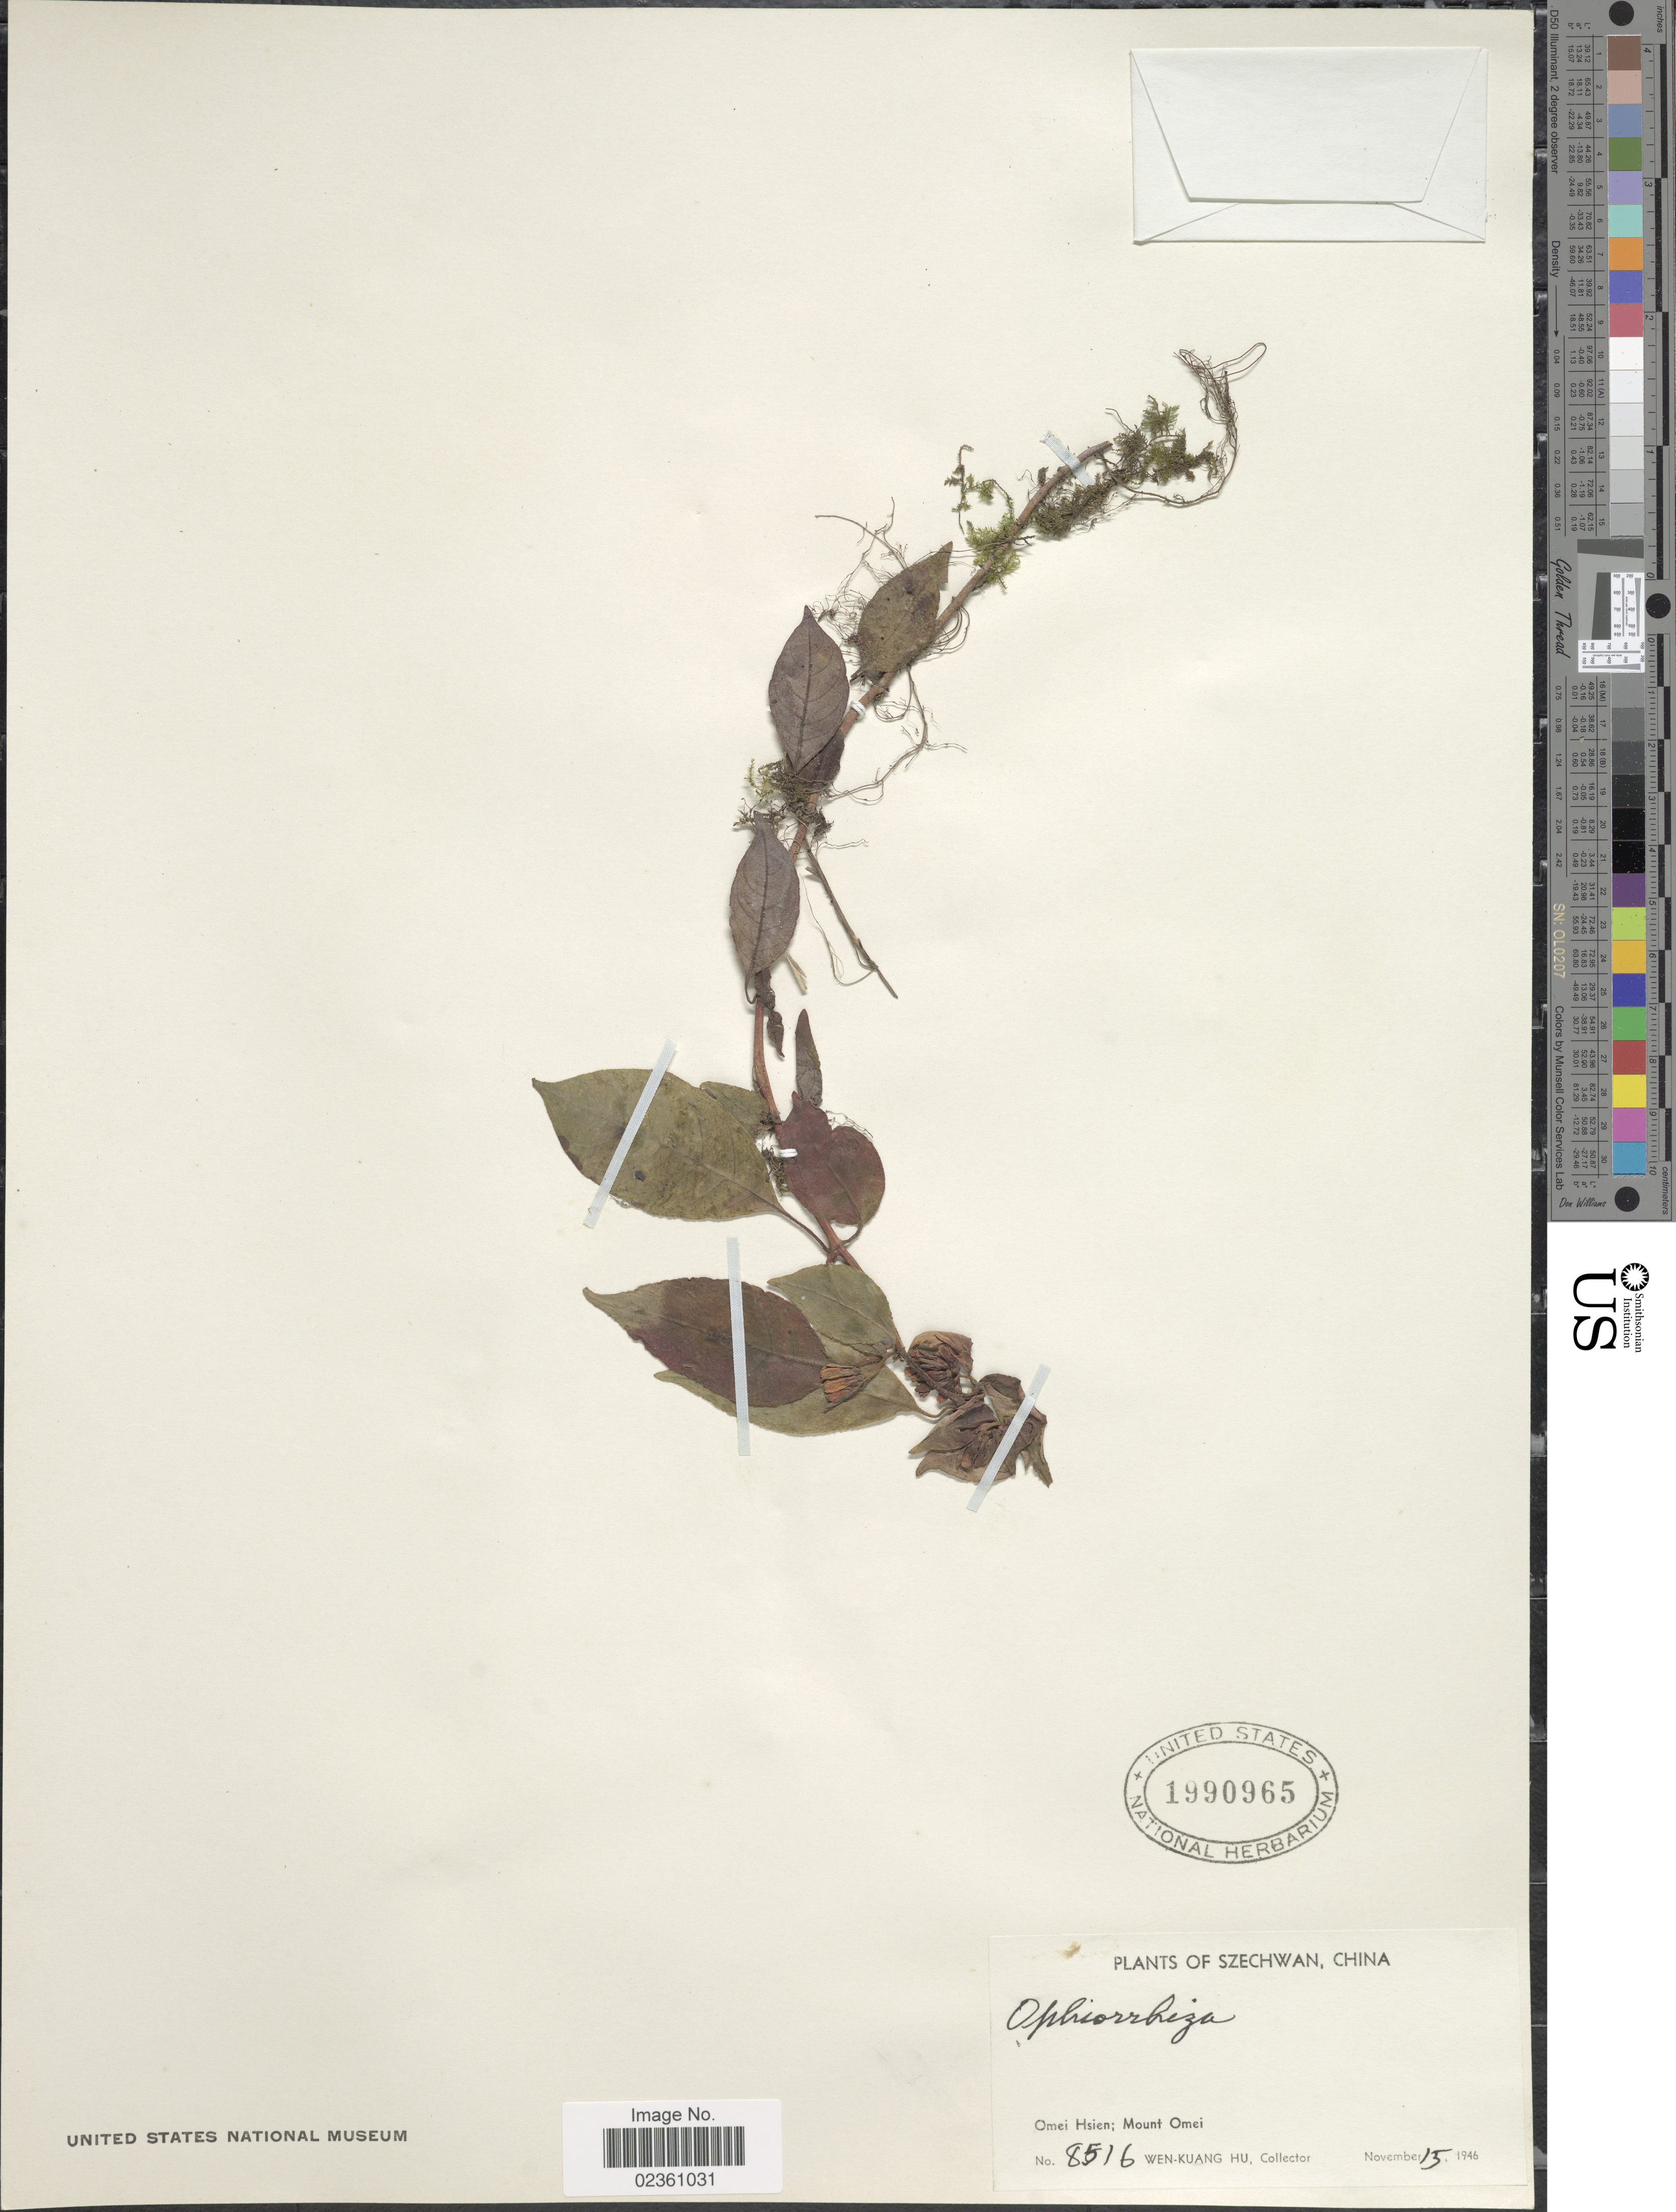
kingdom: Plantae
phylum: Tracheophyta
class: Magnoliopsida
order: Gentianales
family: Rubiaceae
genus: Ophiorrhiza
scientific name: Ophiorrhiza sp.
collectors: W. K. Hu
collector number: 8516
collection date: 1946-11-15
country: China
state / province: Sichuan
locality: Szechwan, Omei Hsien; Mount Omei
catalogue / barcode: US 1990965